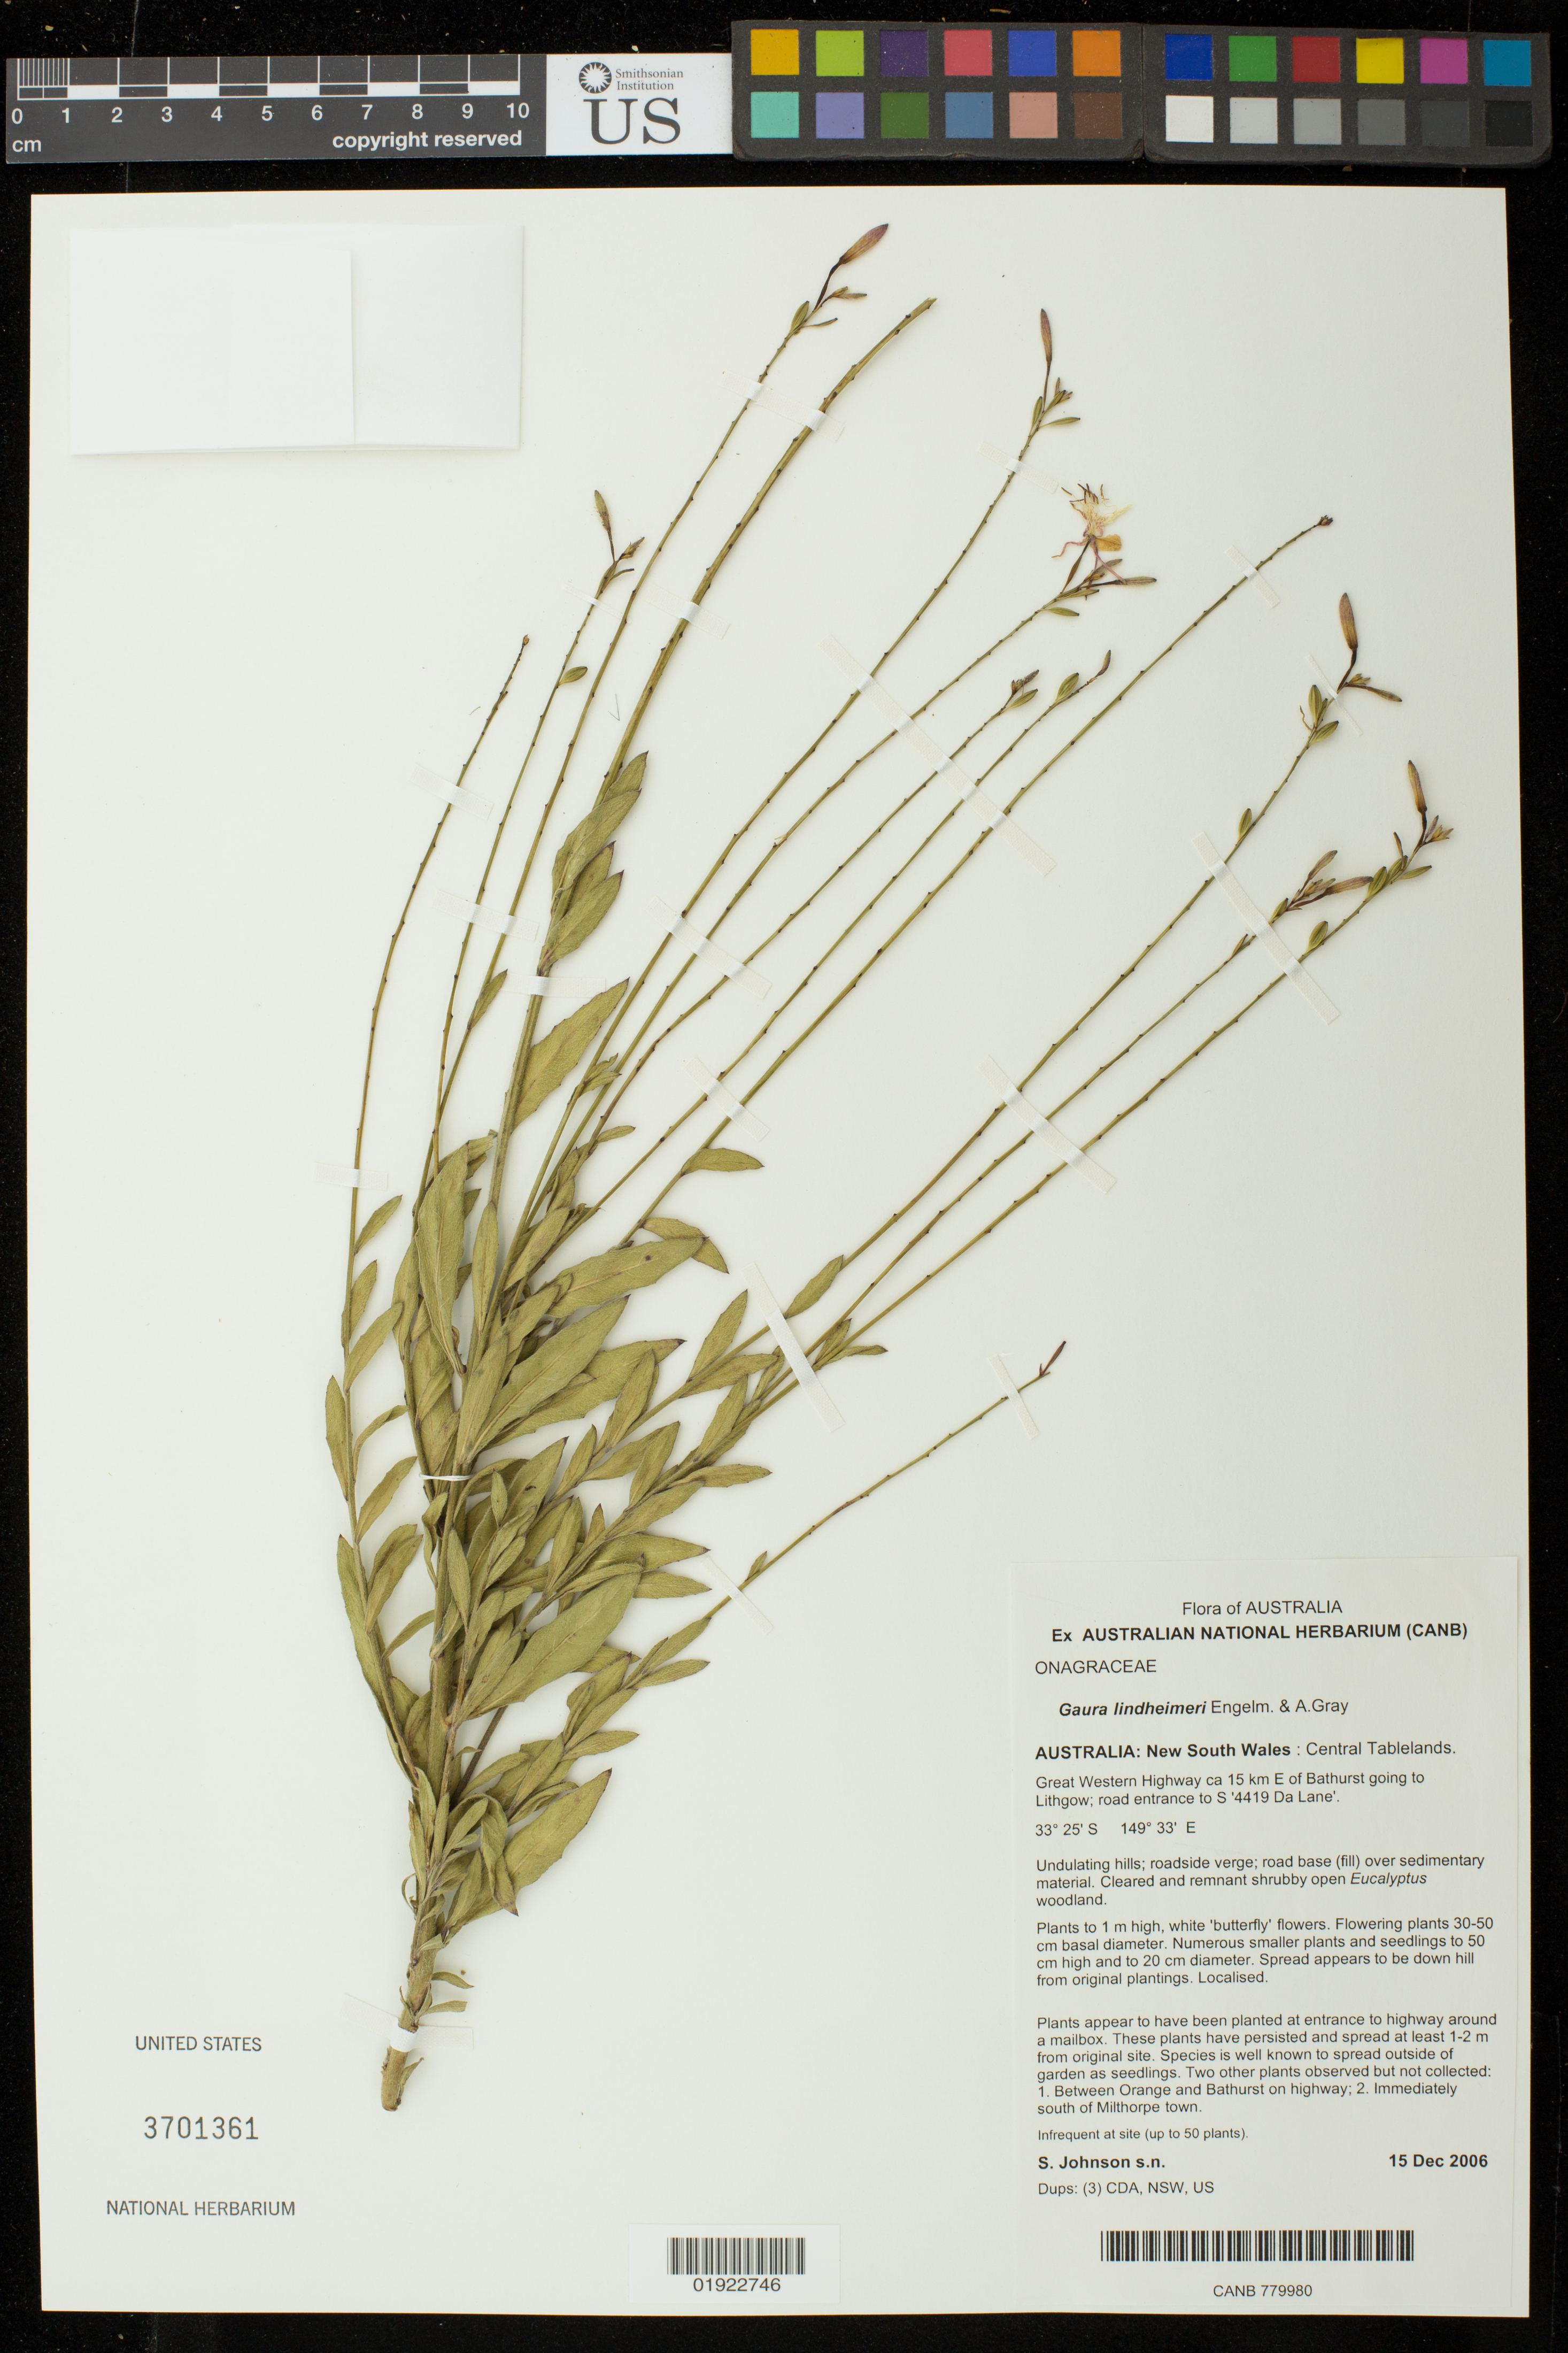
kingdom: Plantae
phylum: Tracheophyta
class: Magnoliopsida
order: Myrtales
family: Onagraceae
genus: Oenothera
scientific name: Oenothera lindheimeri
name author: (Engelm. & A. Gray) W.L. Wagner & Hoch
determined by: Wagner, W. L., (BOT), Smithsonian Institution - National Museum of Natural History (UNITED STATES)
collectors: S. Johnson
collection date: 2006-12-15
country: Australia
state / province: New South Wales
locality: Central Tablelands. Great Western Highway ca. 15 km E of Bathurst going to Lithgow; road entrance to S '4419 Da Lane'.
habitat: Undulating hills; roadside verge; road base (fill) over sedimentary material. Cleared and remnant shrubby open Eucalyptus woodland. Plants appear to have been planted at entrance to highway around a mailbox. These plants have persisted and spread at least 1-2 m from original site. Species is well known to spread outside of garden as seedlings.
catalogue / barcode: US 3701361